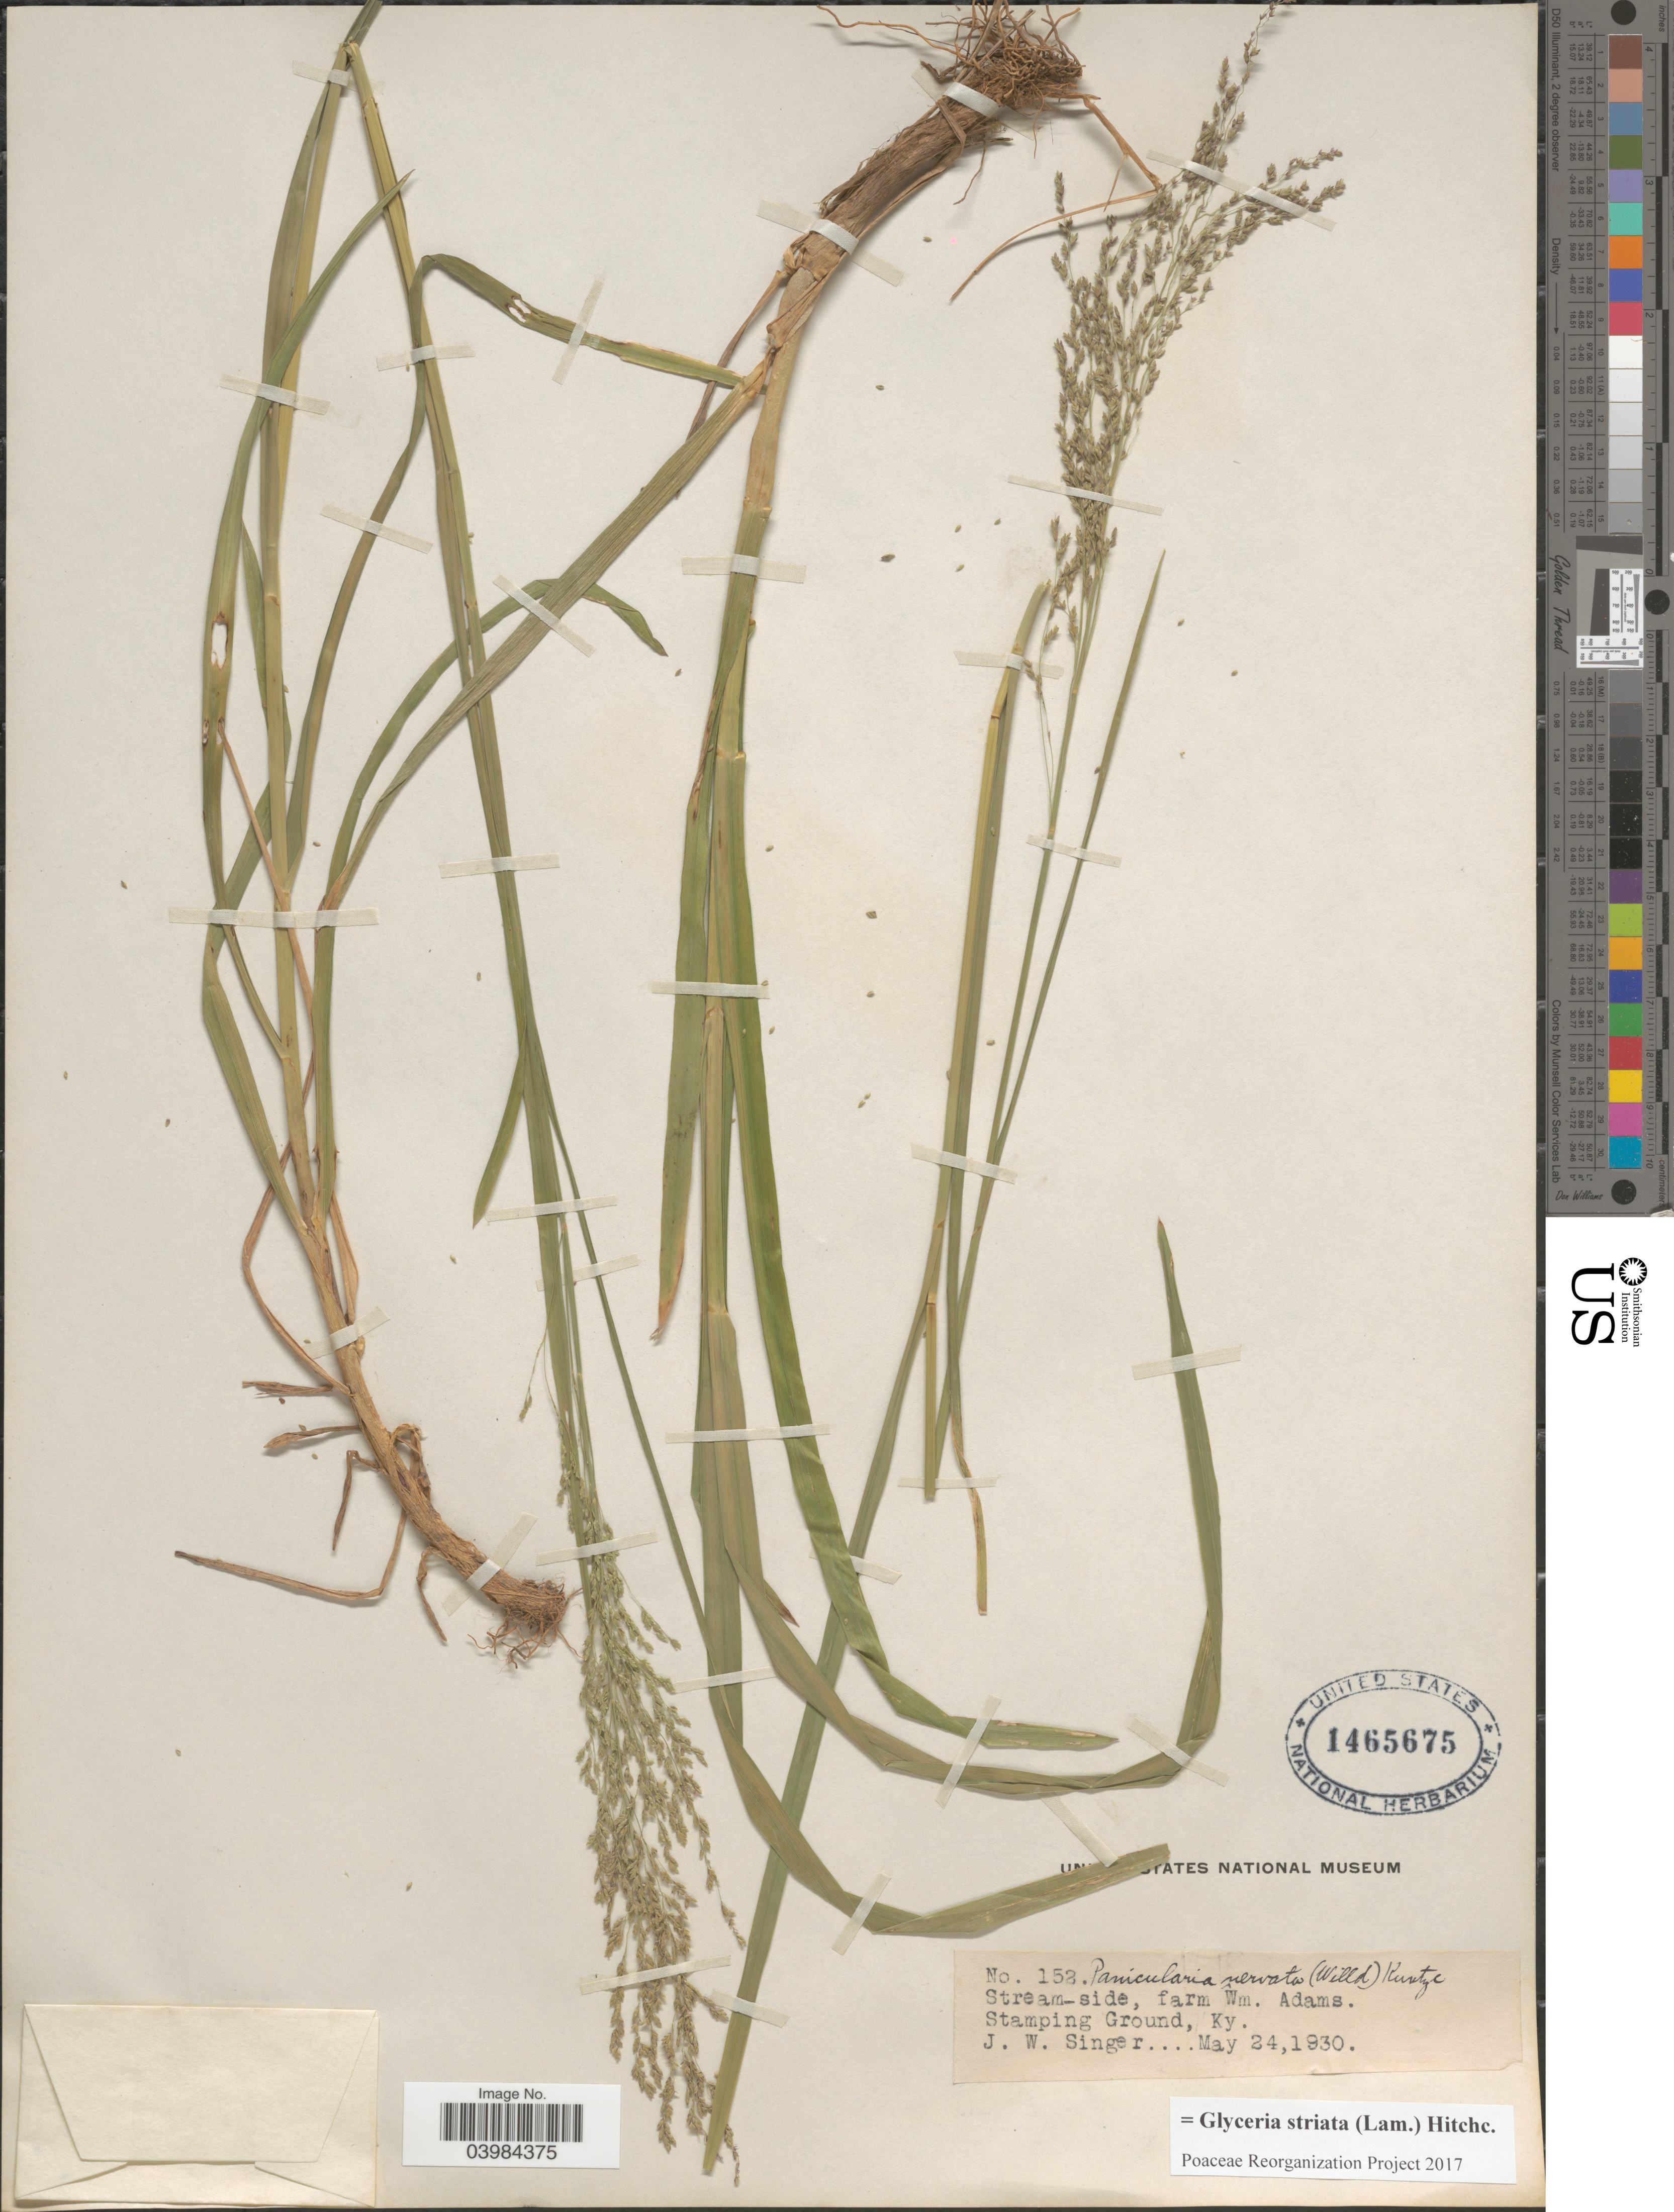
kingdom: Plantae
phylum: Tracheophyta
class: Liliopsida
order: Poales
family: Poaceae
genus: Glyceria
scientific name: Glyceria striata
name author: (Lam.) Hitchc.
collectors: J. EW. Singer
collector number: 152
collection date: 1930-05-24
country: United States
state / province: Kentucky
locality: Farm Wm. Adams. Stamping Ground.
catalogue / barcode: US 1465675